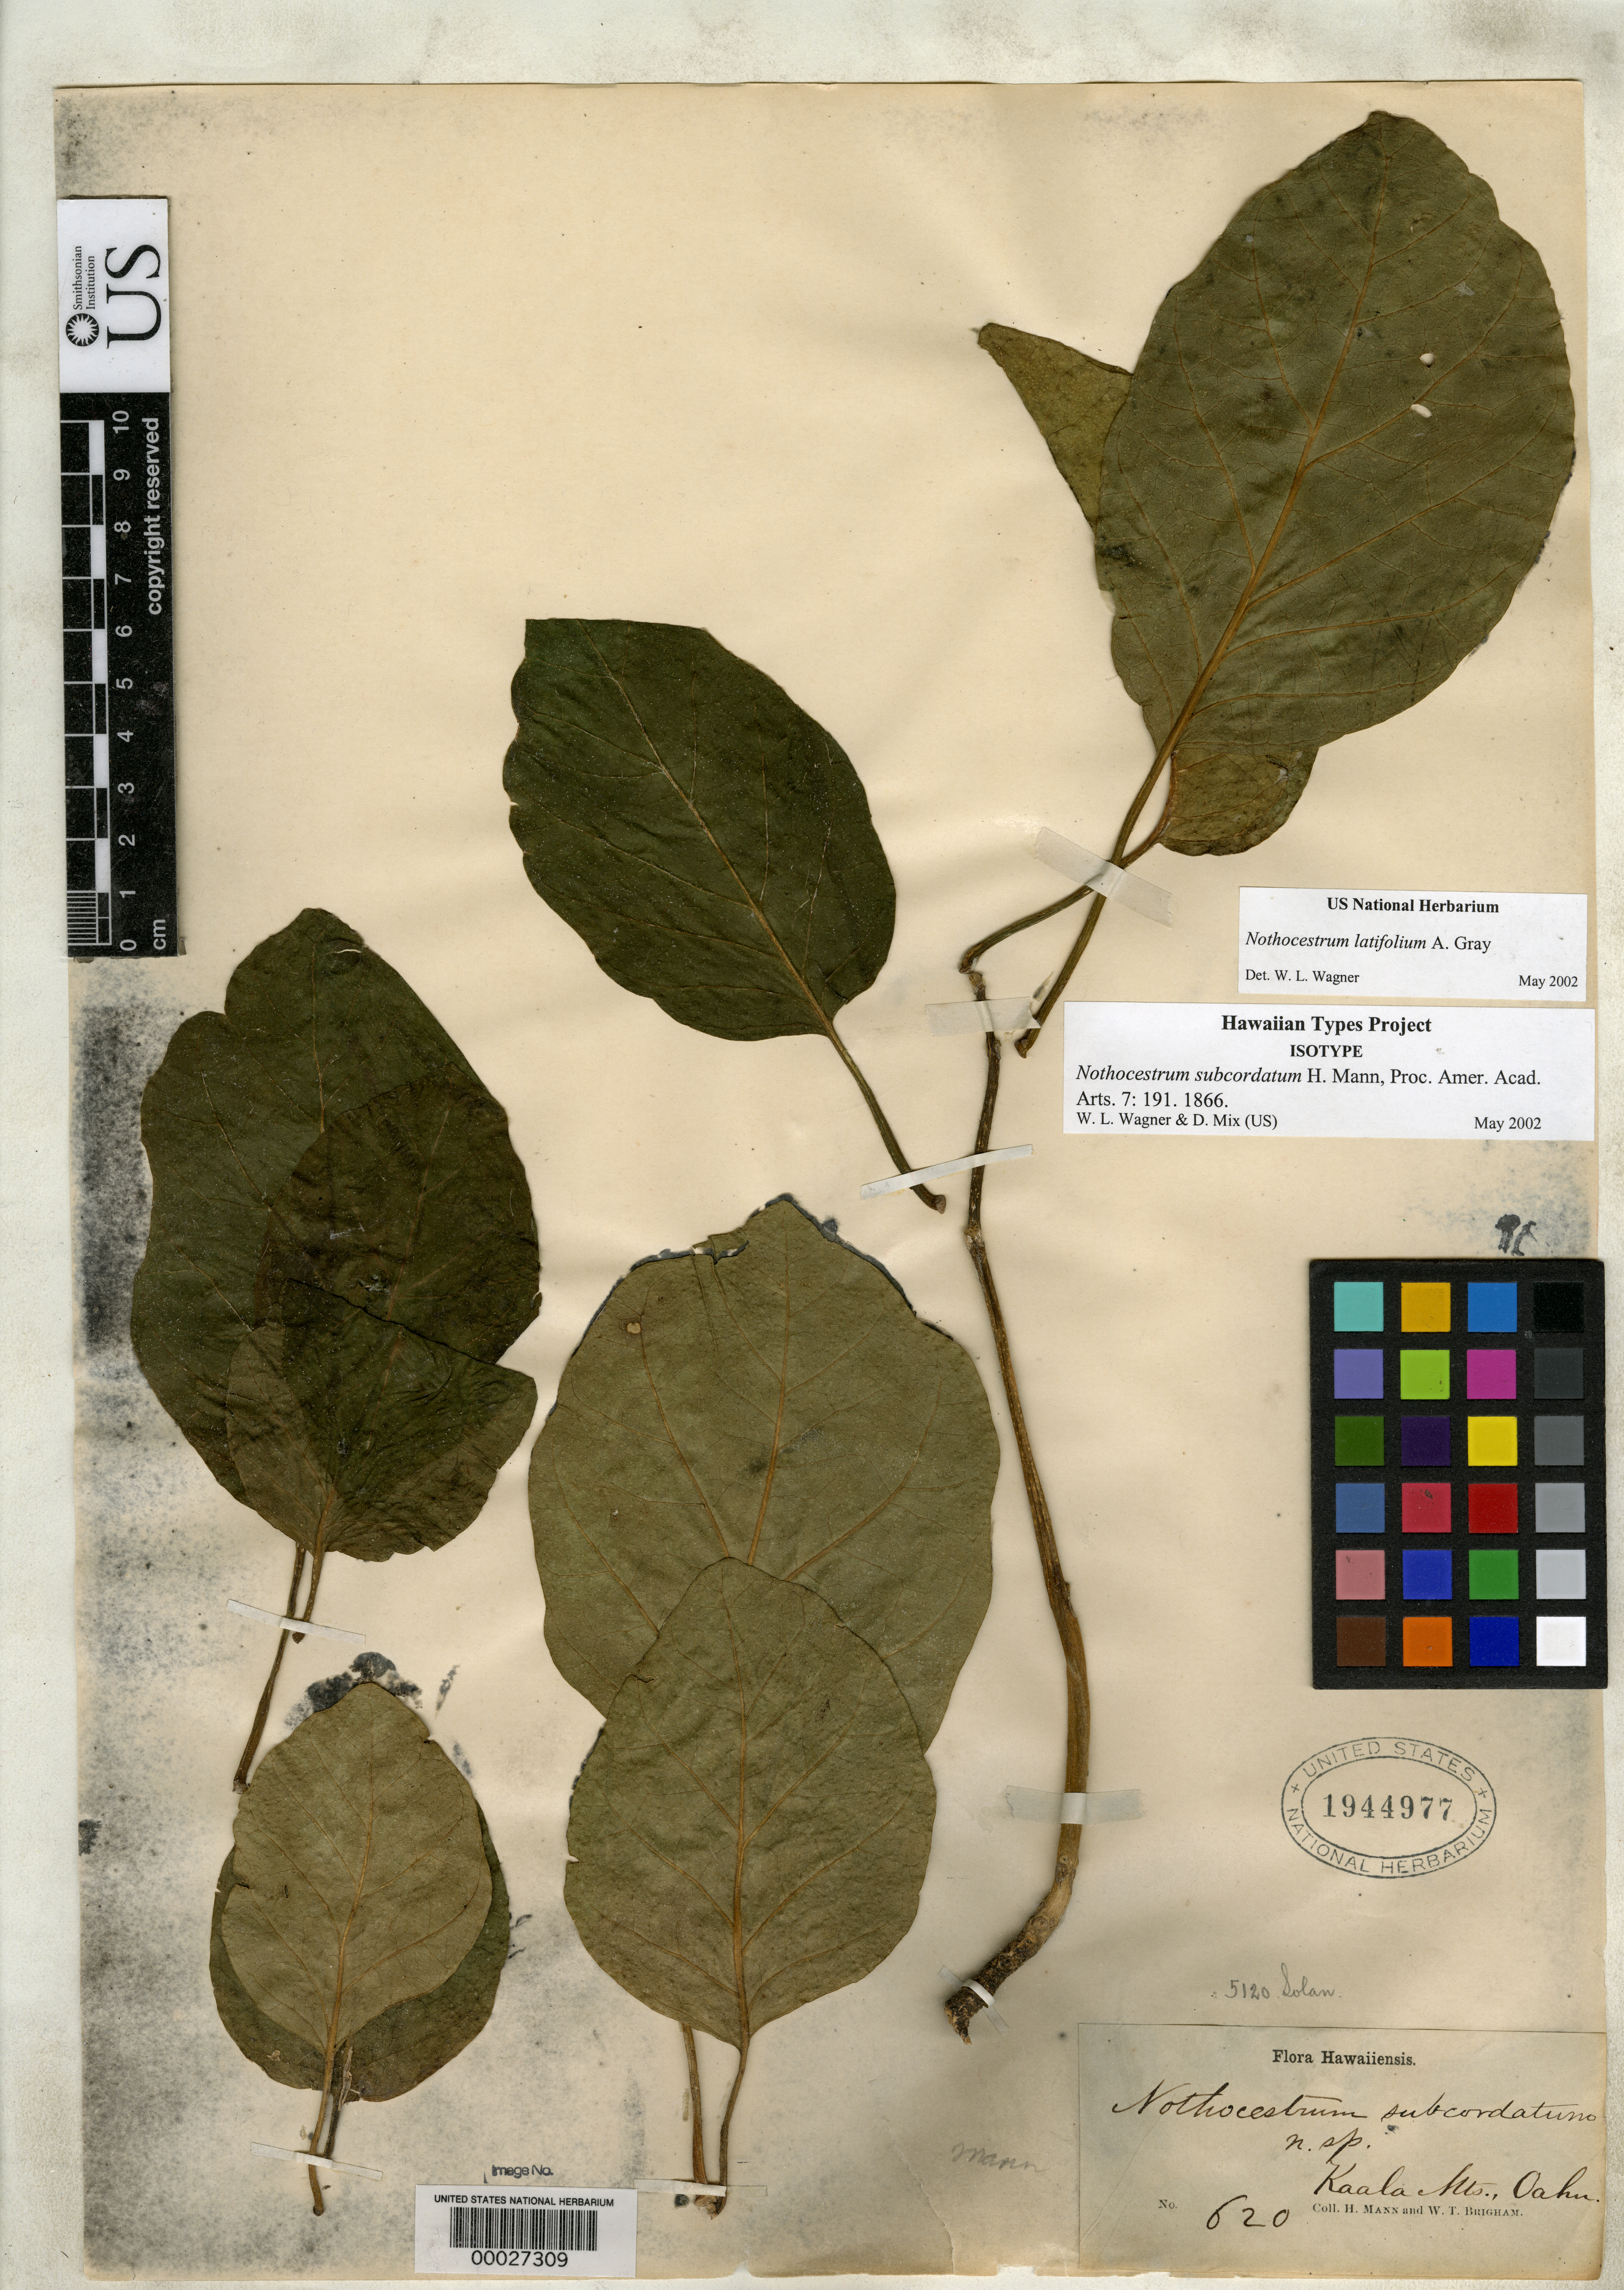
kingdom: Plantae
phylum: Tracheophyta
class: Magnoliopsida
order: Solanales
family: Solanaceae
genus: Nothocestrum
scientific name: Nothocestrum subcordatum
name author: H. Mann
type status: Isotype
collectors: H. Mann & W. T. Brigham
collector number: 620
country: United States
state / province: Hawaii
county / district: Honolulu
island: Oahu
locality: Kaala Mts.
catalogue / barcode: US 1944977